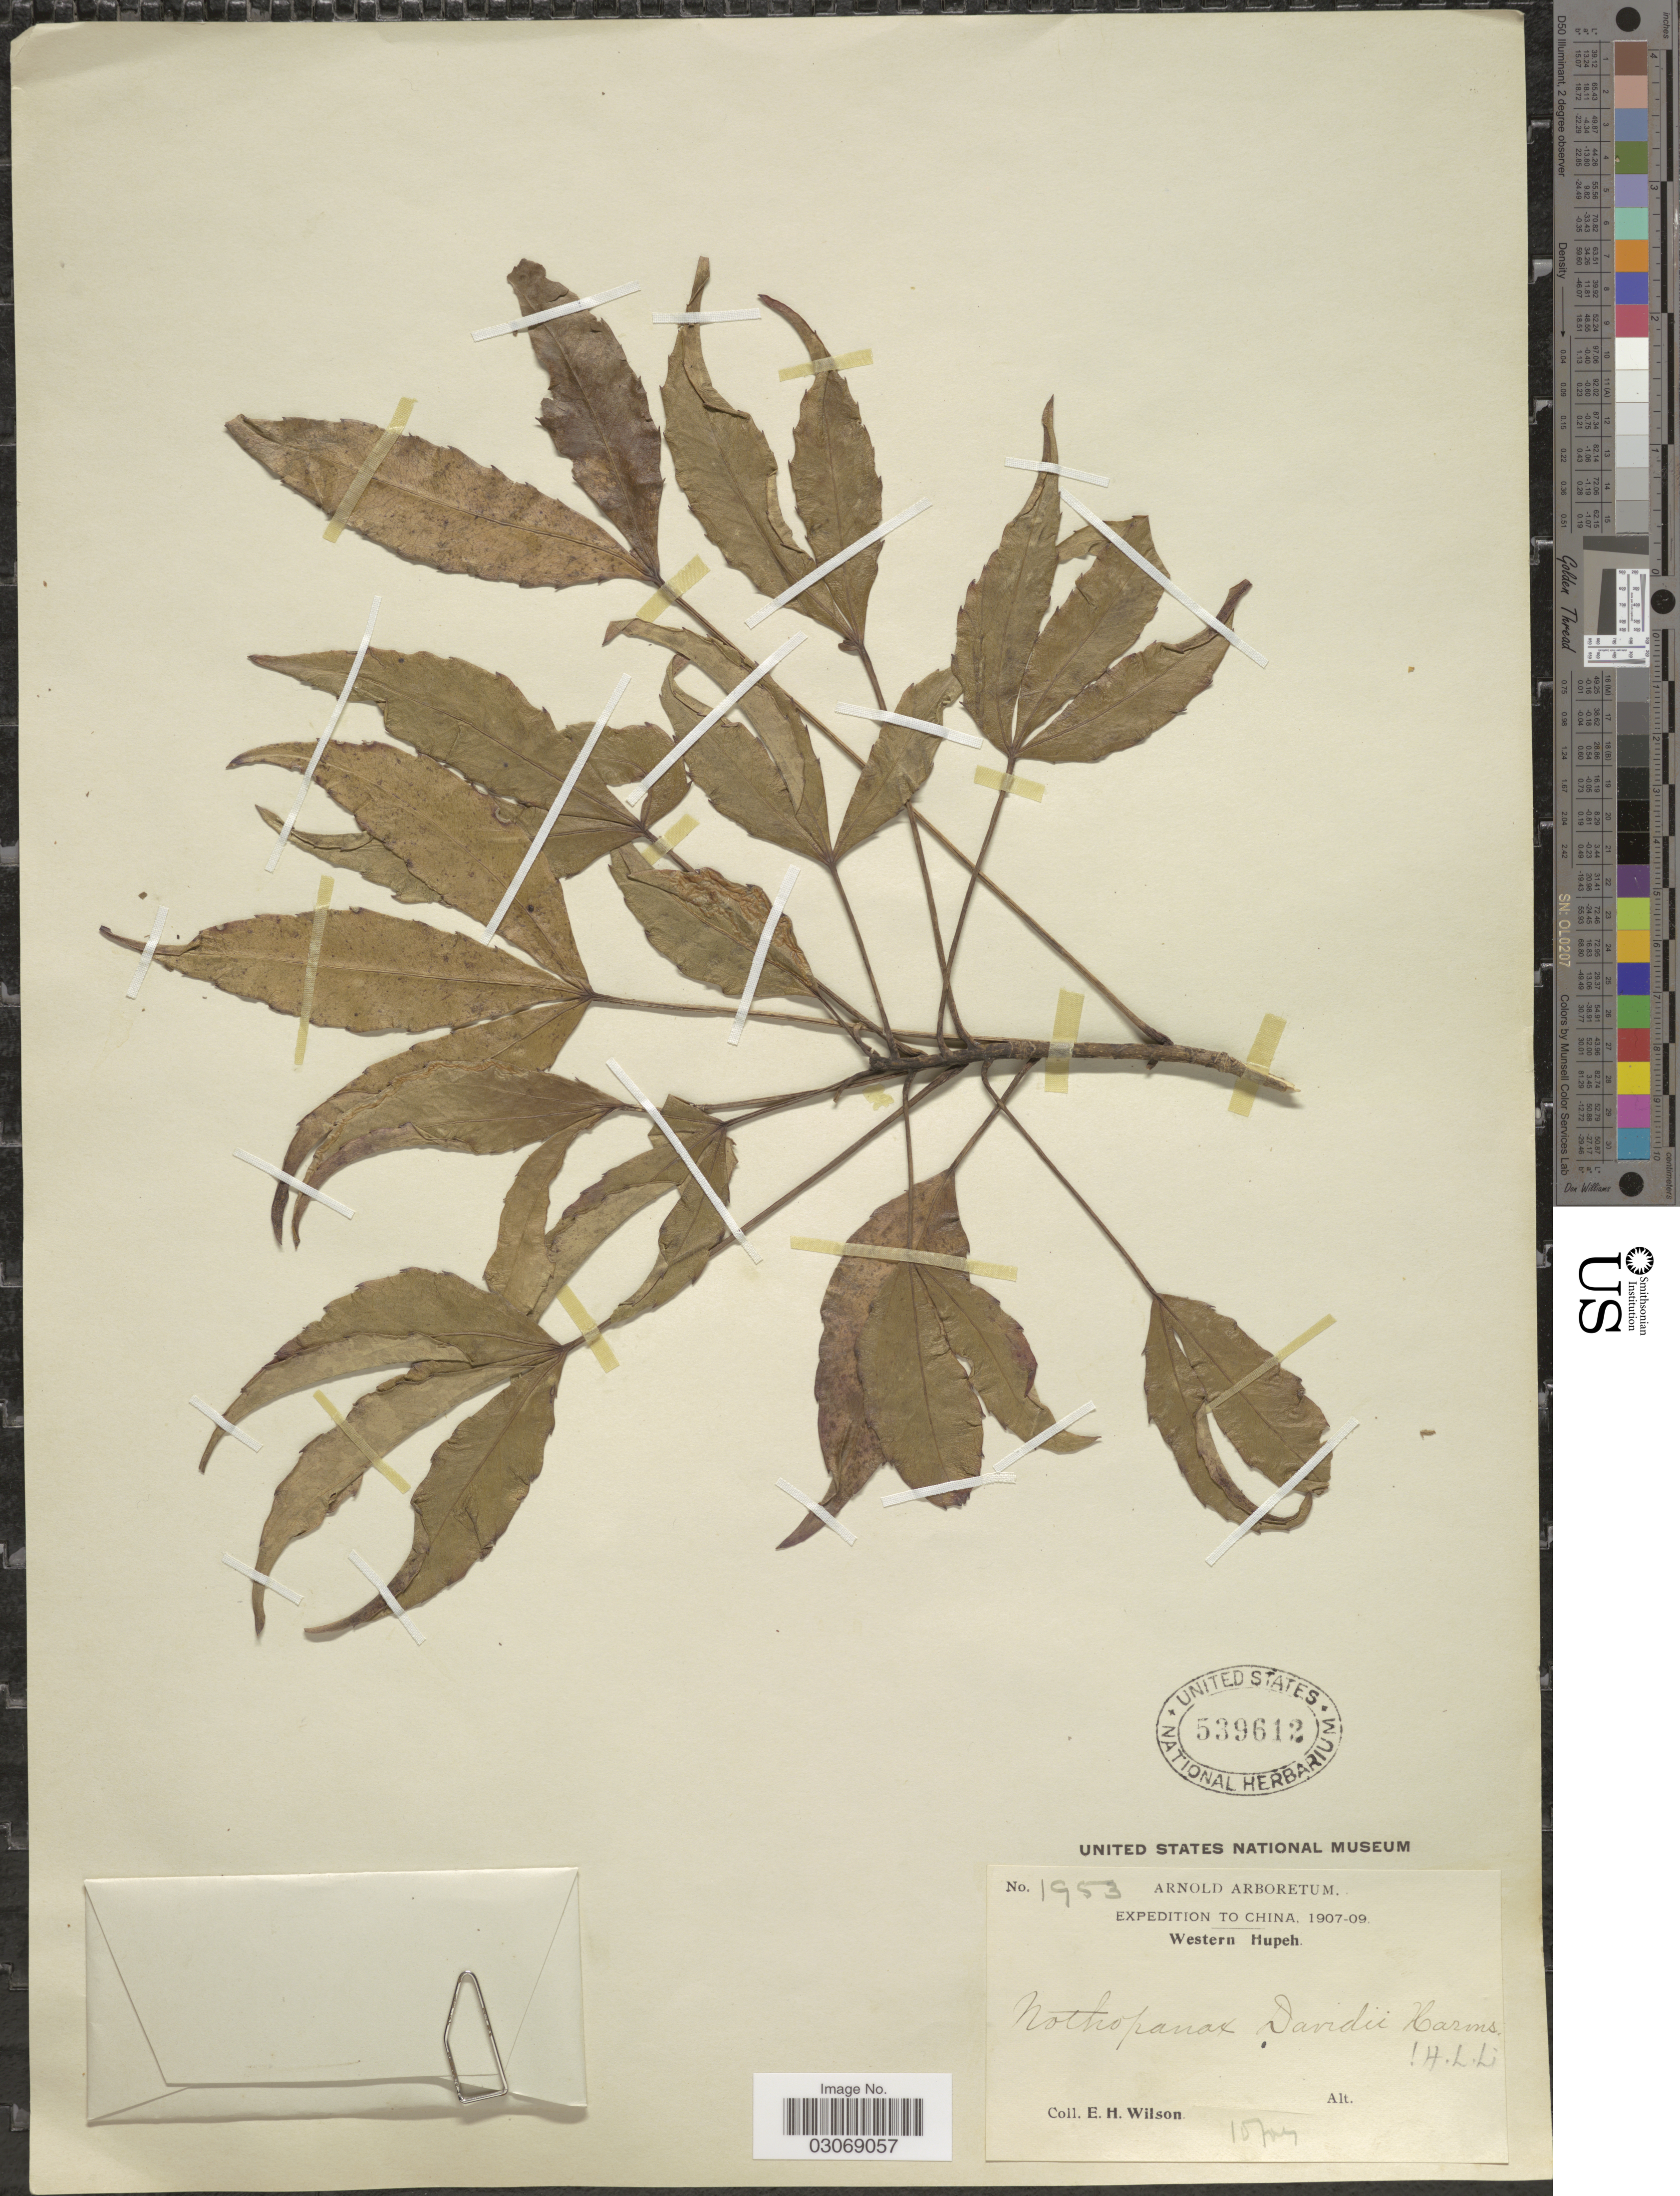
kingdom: Plantae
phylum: Tracheophyta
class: Magnoliopsida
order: Apiales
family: Araliaceae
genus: Nothopanax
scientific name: Nothopanax davidii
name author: (Franch.) Harms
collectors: E. Wilson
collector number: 1953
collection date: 1907-10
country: China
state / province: Hubei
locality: Western Hupeh.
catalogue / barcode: US 539612